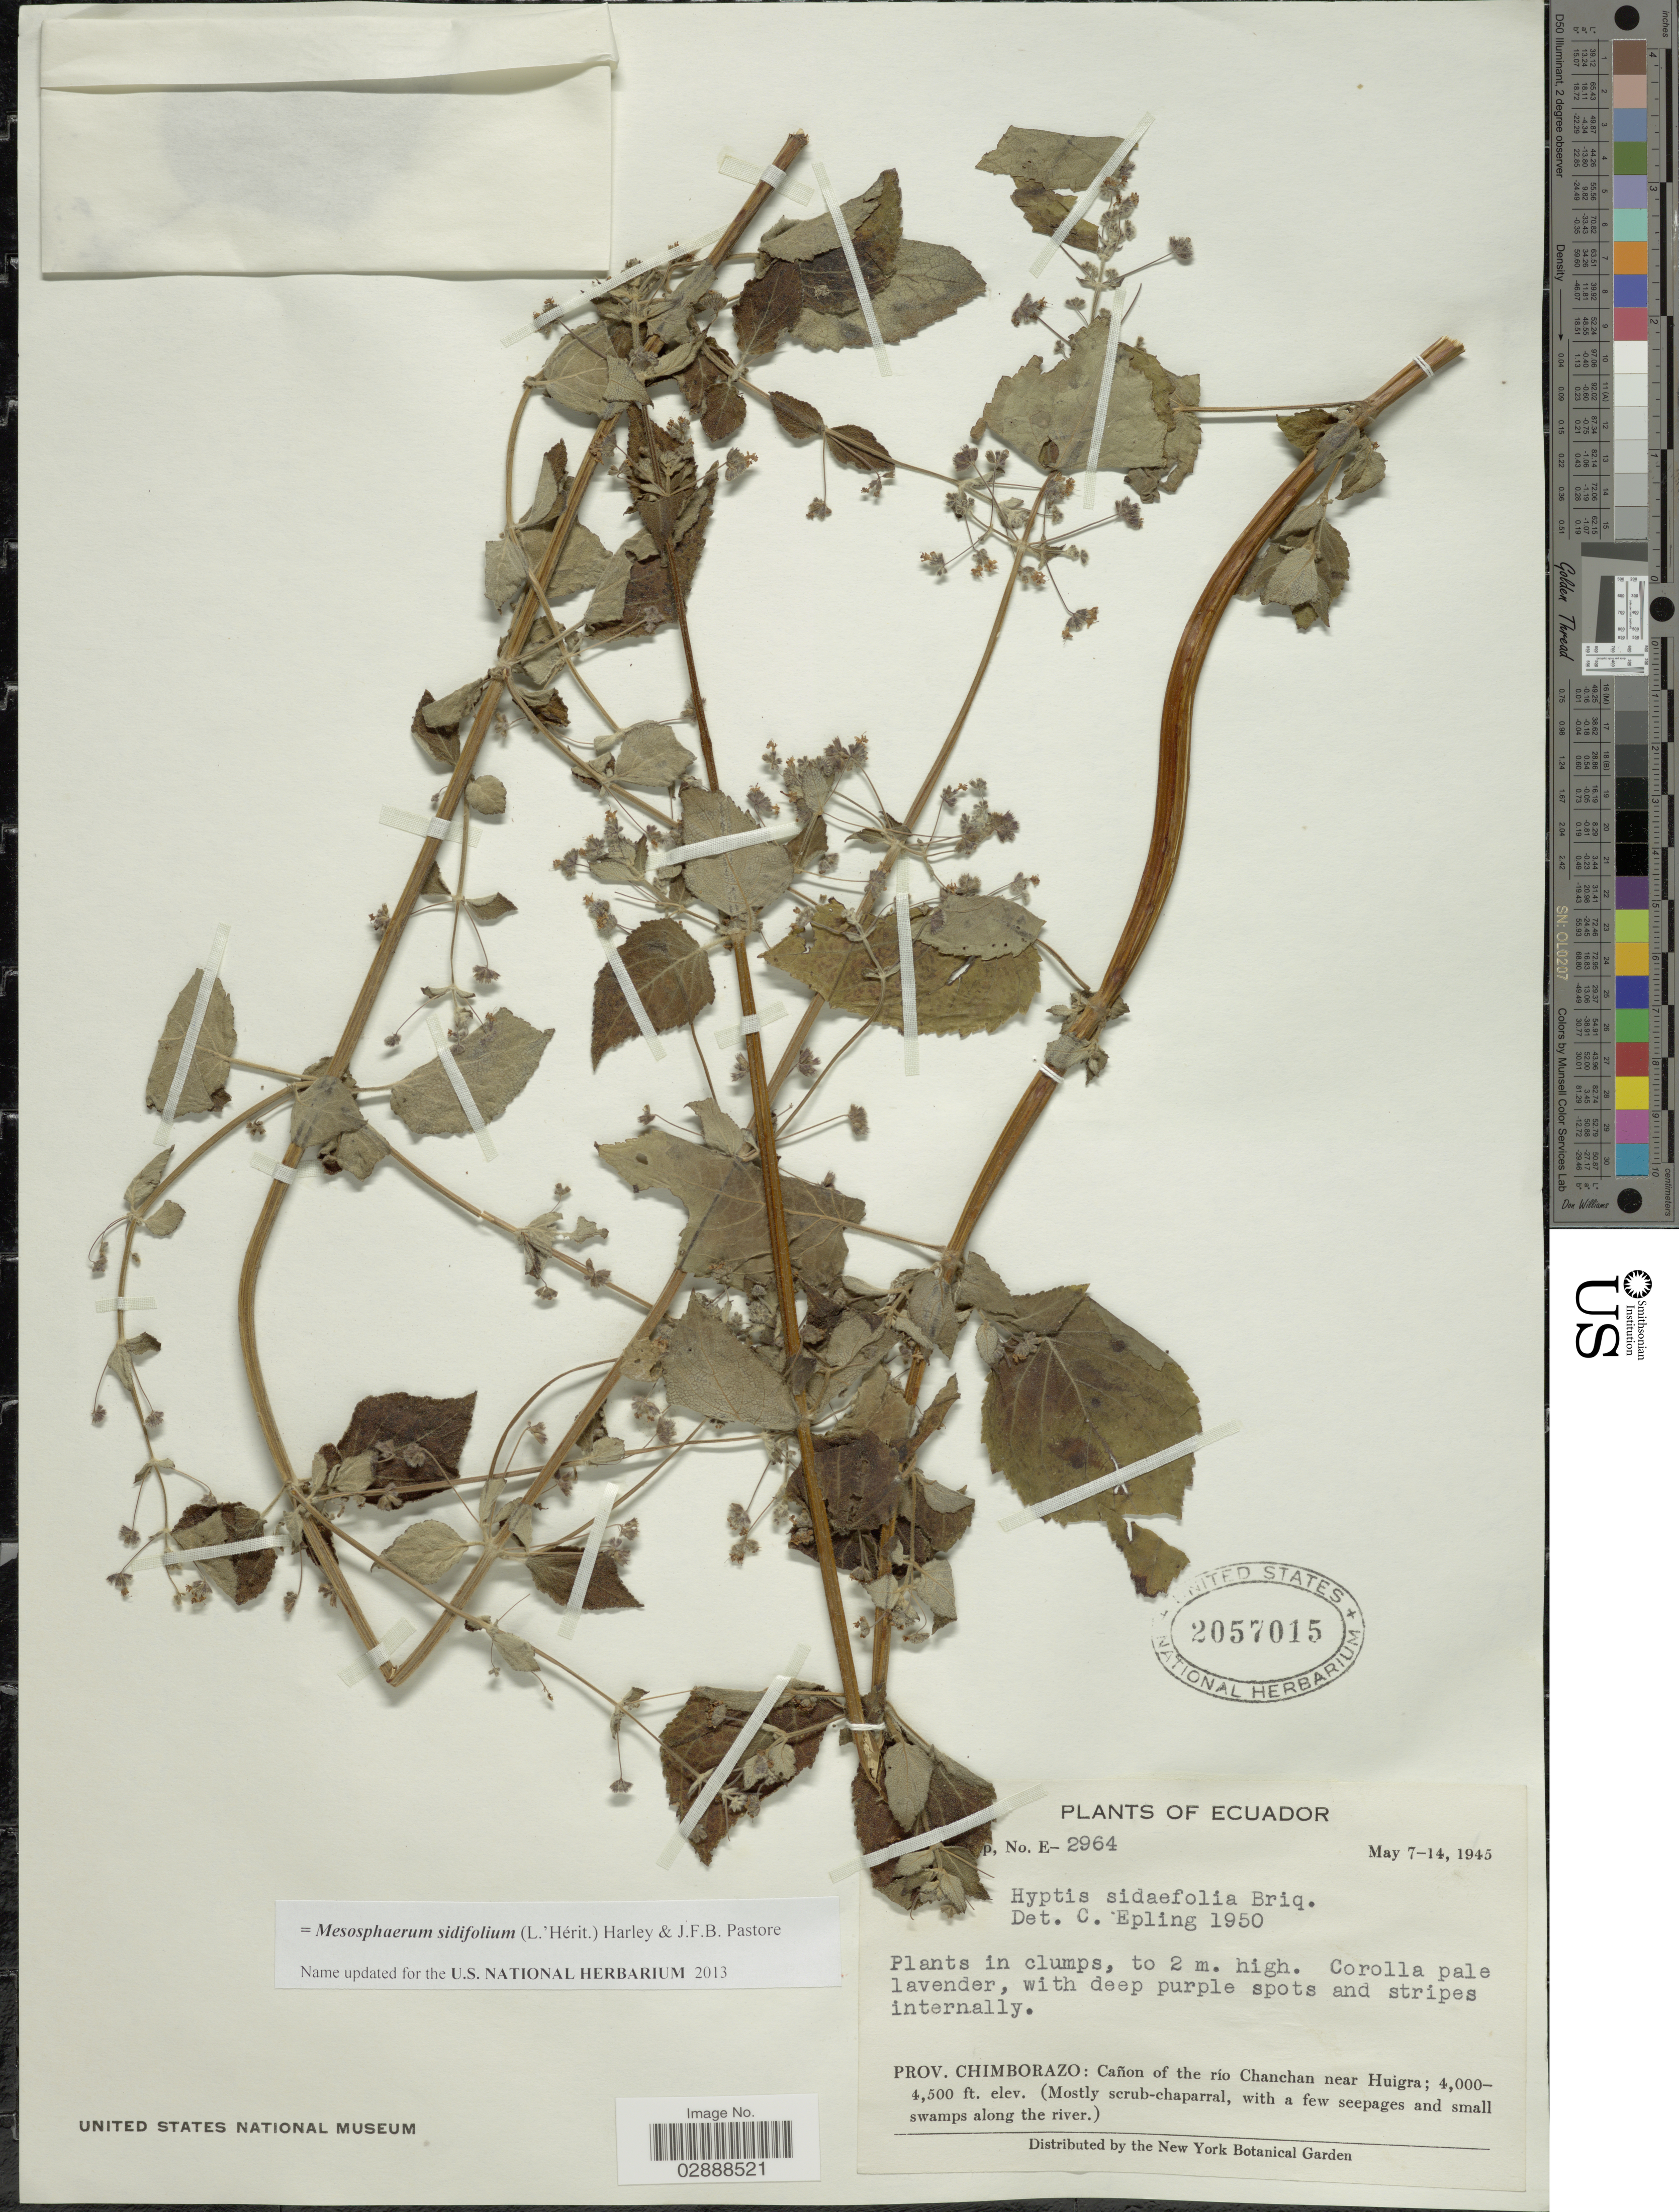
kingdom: Plantae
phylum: Tracheophyta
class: Magnoliopsida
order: Lamiales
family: Lamiaceae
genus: Mesosphaerum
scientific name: Mesosphaerum sidifolium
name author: (L'Hér.) Harley & J.F.B. Pastore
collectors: W. H. Camp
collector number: E-2964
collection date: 1945-05-07/1945-05-14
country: Ecuador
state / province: Chimborazo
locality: Cañon of the río Chanchan near Huigra.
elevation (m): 1219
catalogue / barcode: US 2057015